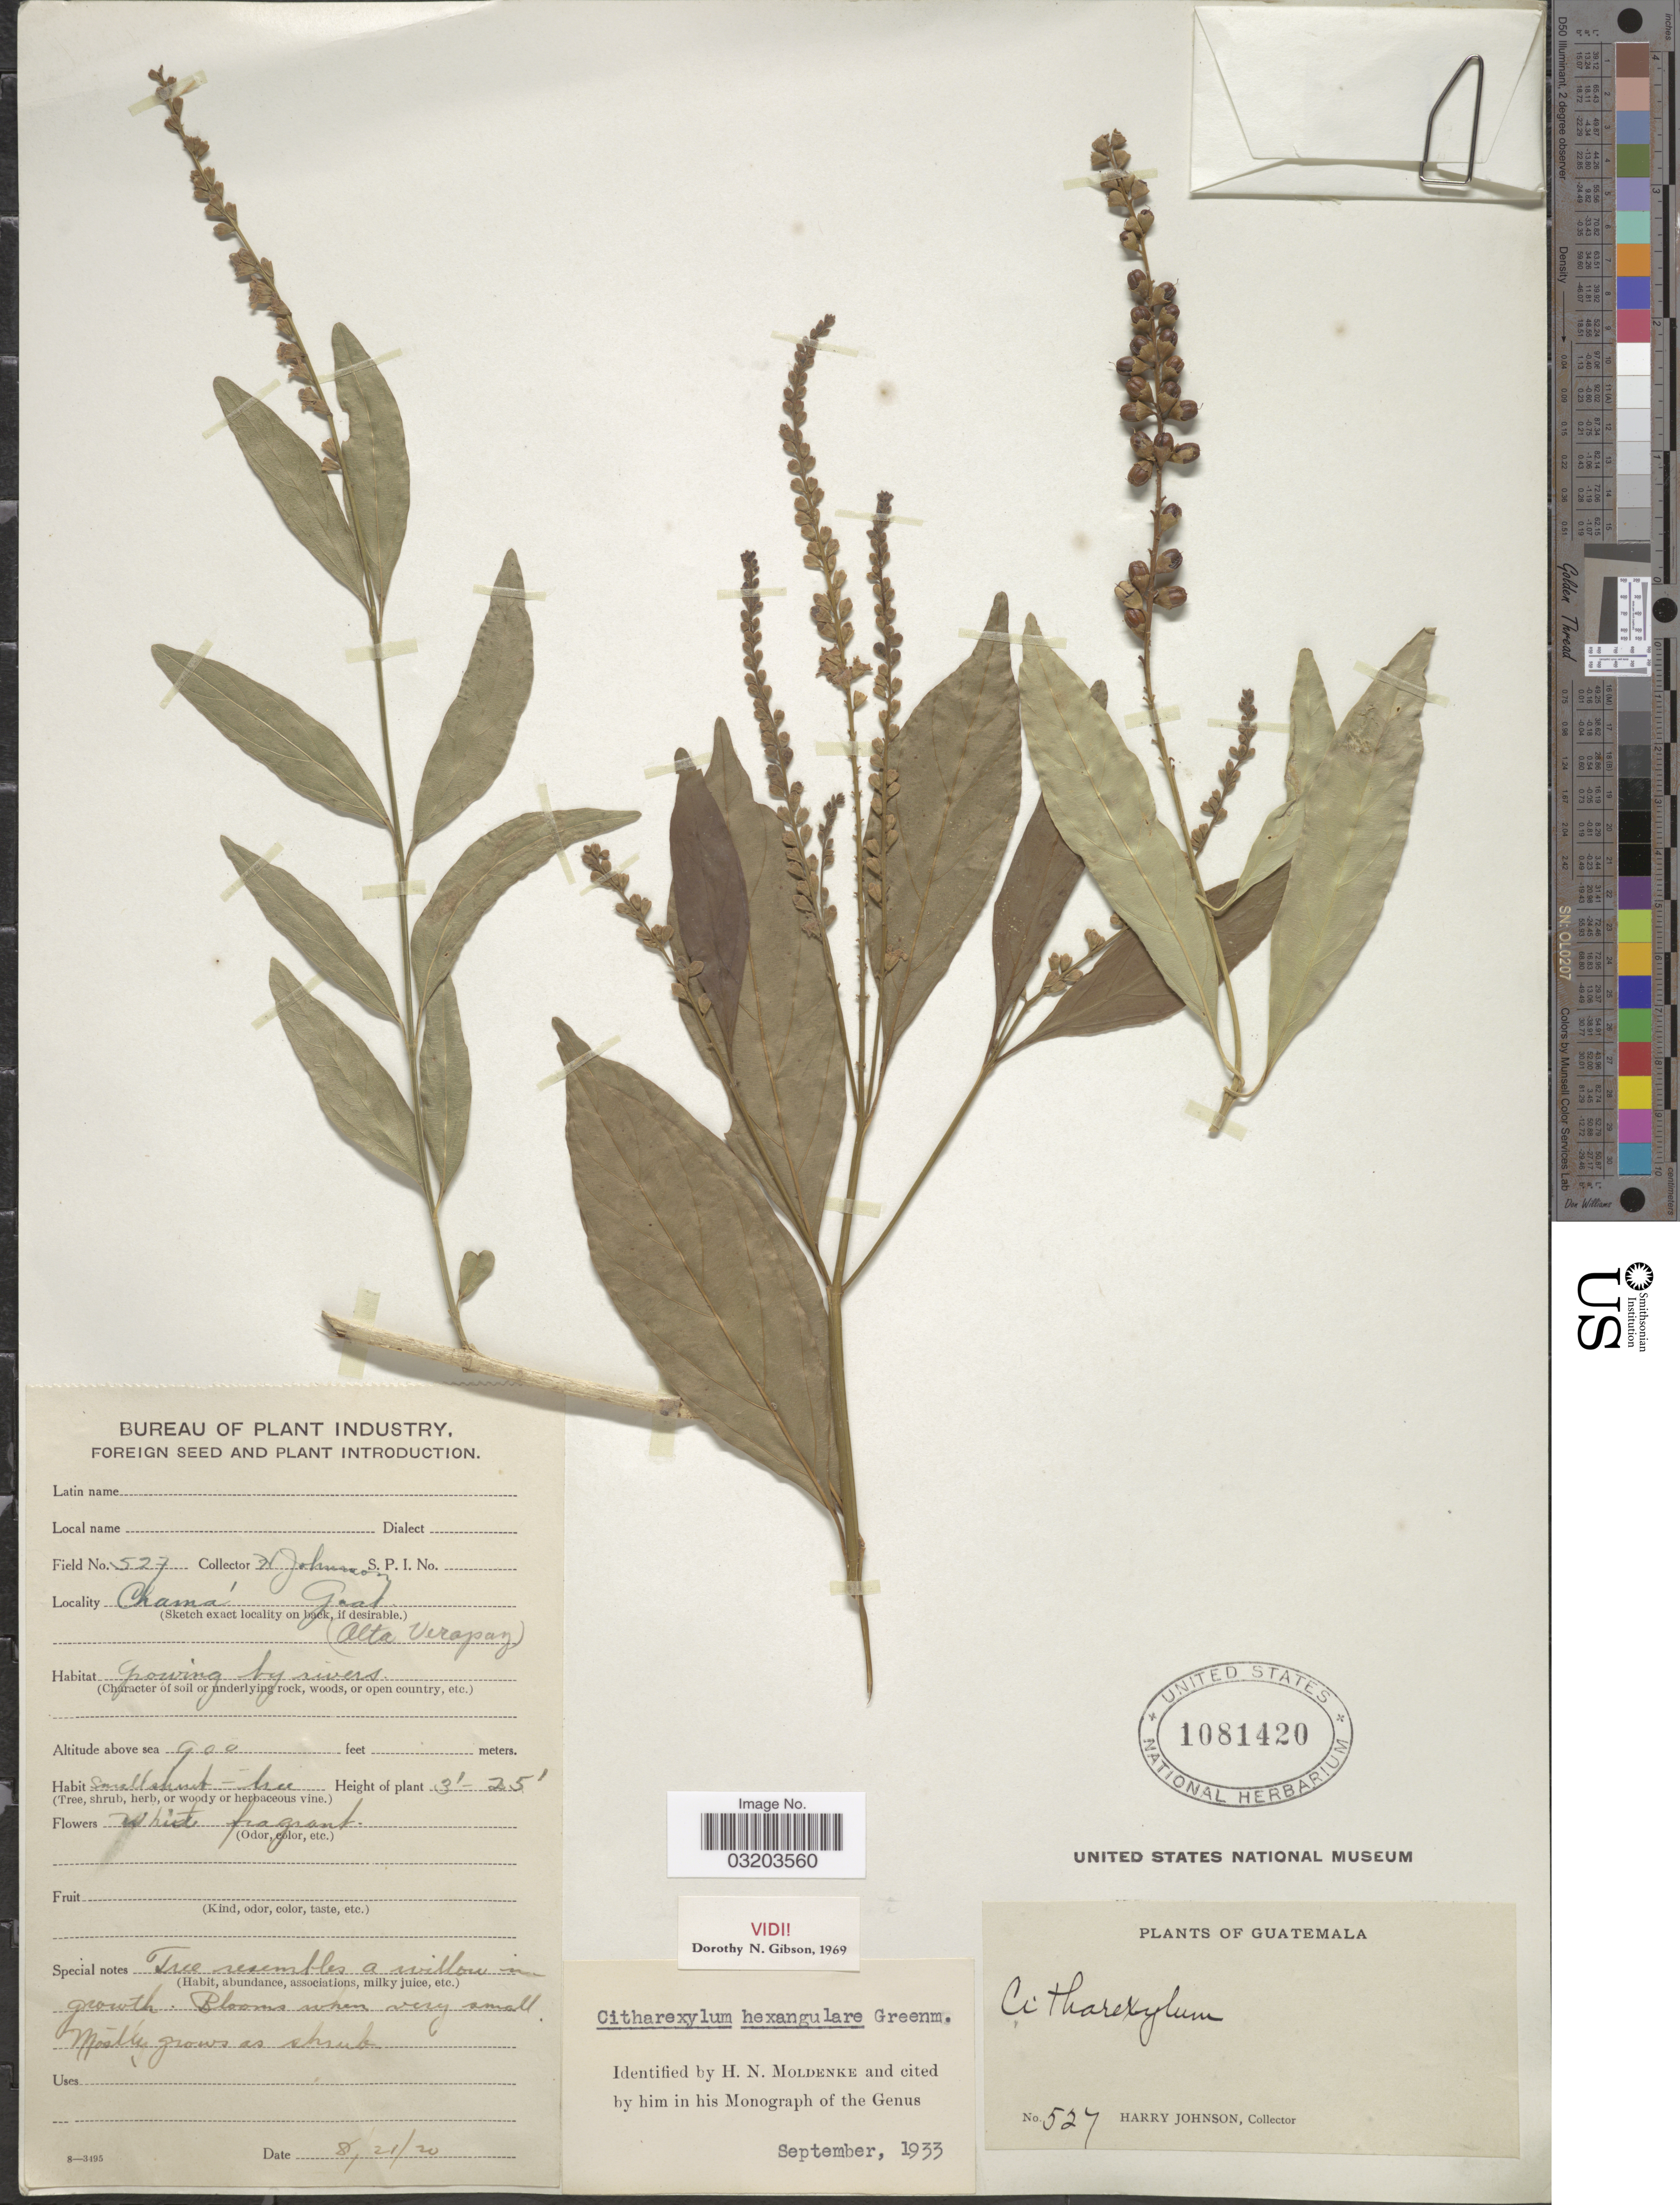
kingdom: Plantae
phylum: Tracheophyta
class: Magnoliopsida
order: Lamiales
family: Verbenaceae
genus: Citharexylum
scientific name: Citharexylum hexangulare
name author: Greenm.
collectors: H. Johnson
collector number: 527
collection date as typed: Transcribed d/m/y: 21/8/20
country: Guatemala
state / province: Alta Verapaz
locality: Chamá Guat. (Alta Verapaz). Growing by rivers.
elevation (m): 274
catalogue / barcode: US 1081420